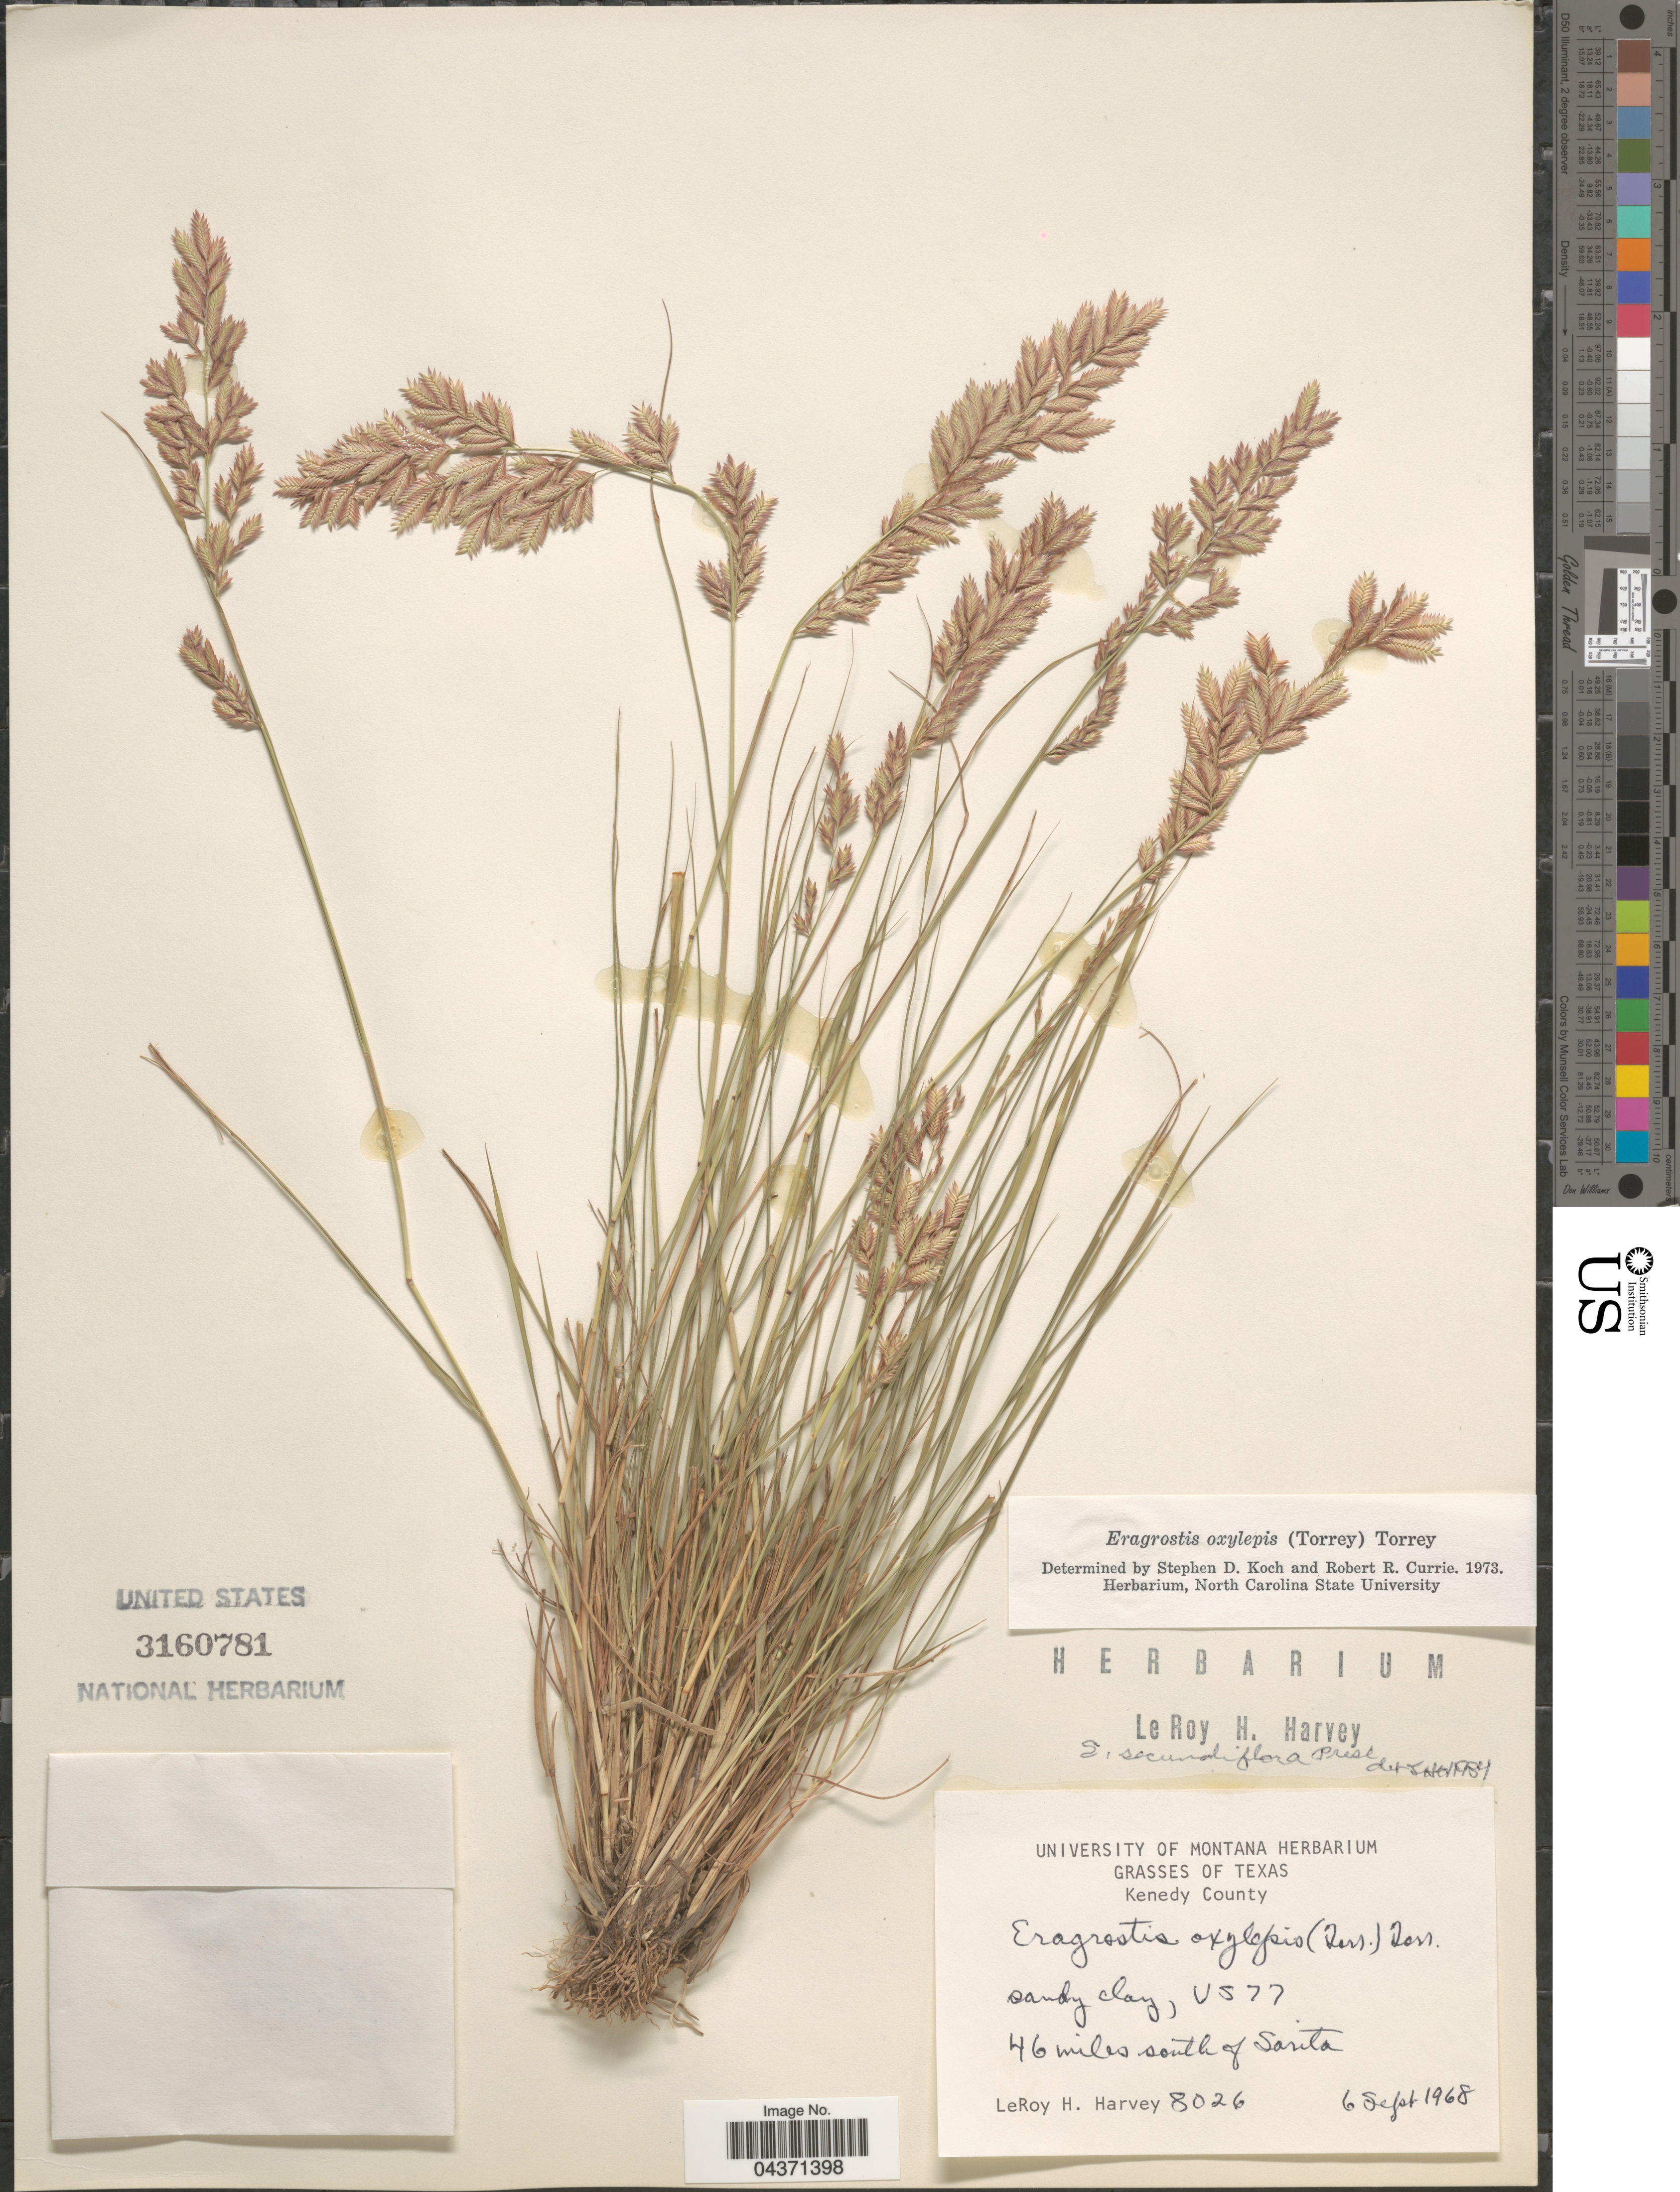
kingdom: Plantae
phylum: Tracheophyta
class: Liliopsida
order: Poales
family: Poaceae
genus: Eragrostis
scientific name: Eragrostis secundiflora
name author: J. Presl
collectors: L. H. Harvey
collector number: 8026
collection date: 1968-09-06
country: United States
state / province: Texas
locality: Kenedy County. Sandy clay, US77. 46 miles south of Sarita.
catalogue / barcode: US 3160781